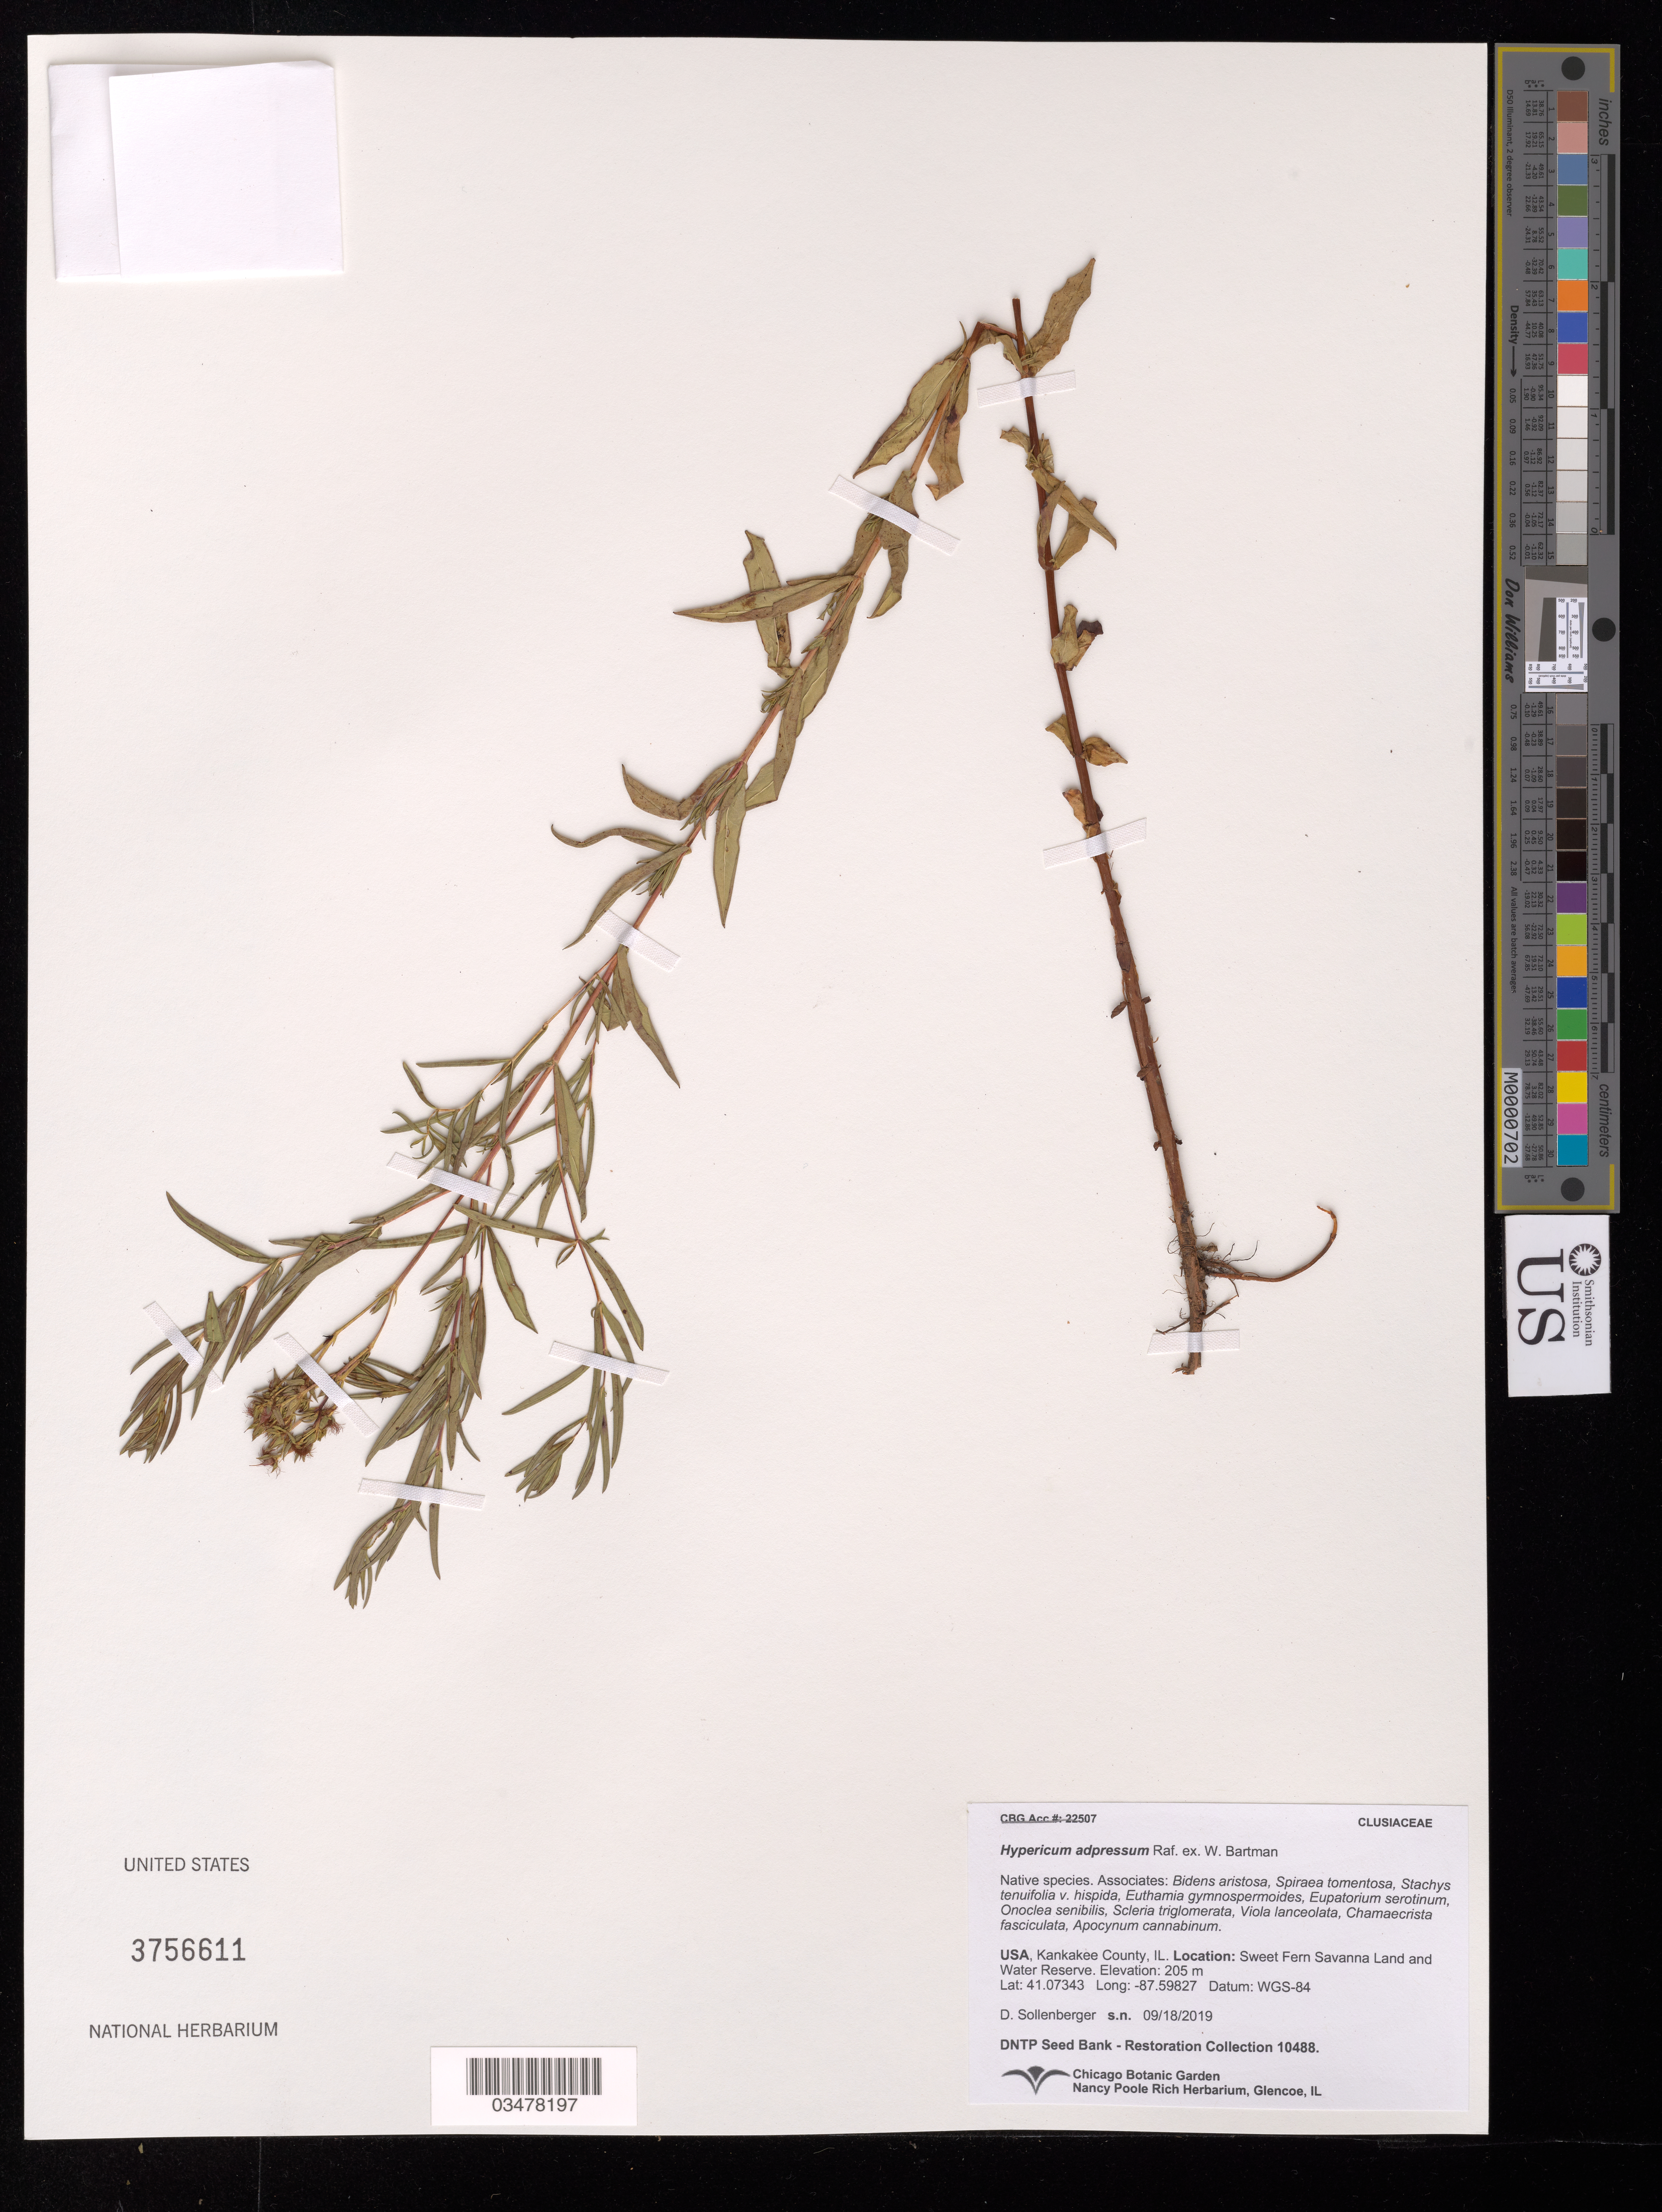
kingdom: Plantae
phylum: Tracheophyta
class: Magnoliopsida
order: Malpighiales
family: Hypericaceae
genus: Hypericum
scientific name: Hypericum adpressum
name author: W.P.C. Barton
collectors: D. Sollenberger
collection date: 2019-09-18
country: United States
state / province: Illinois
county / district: Kankakee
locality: Sweet Fern Savanna Land and Water Reserve.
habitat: With Bidens aristosa, Spiraea tomentosa, Scleria triglomerata, Viola lanceolata, etc.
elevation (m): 205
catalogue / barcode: US 3756611